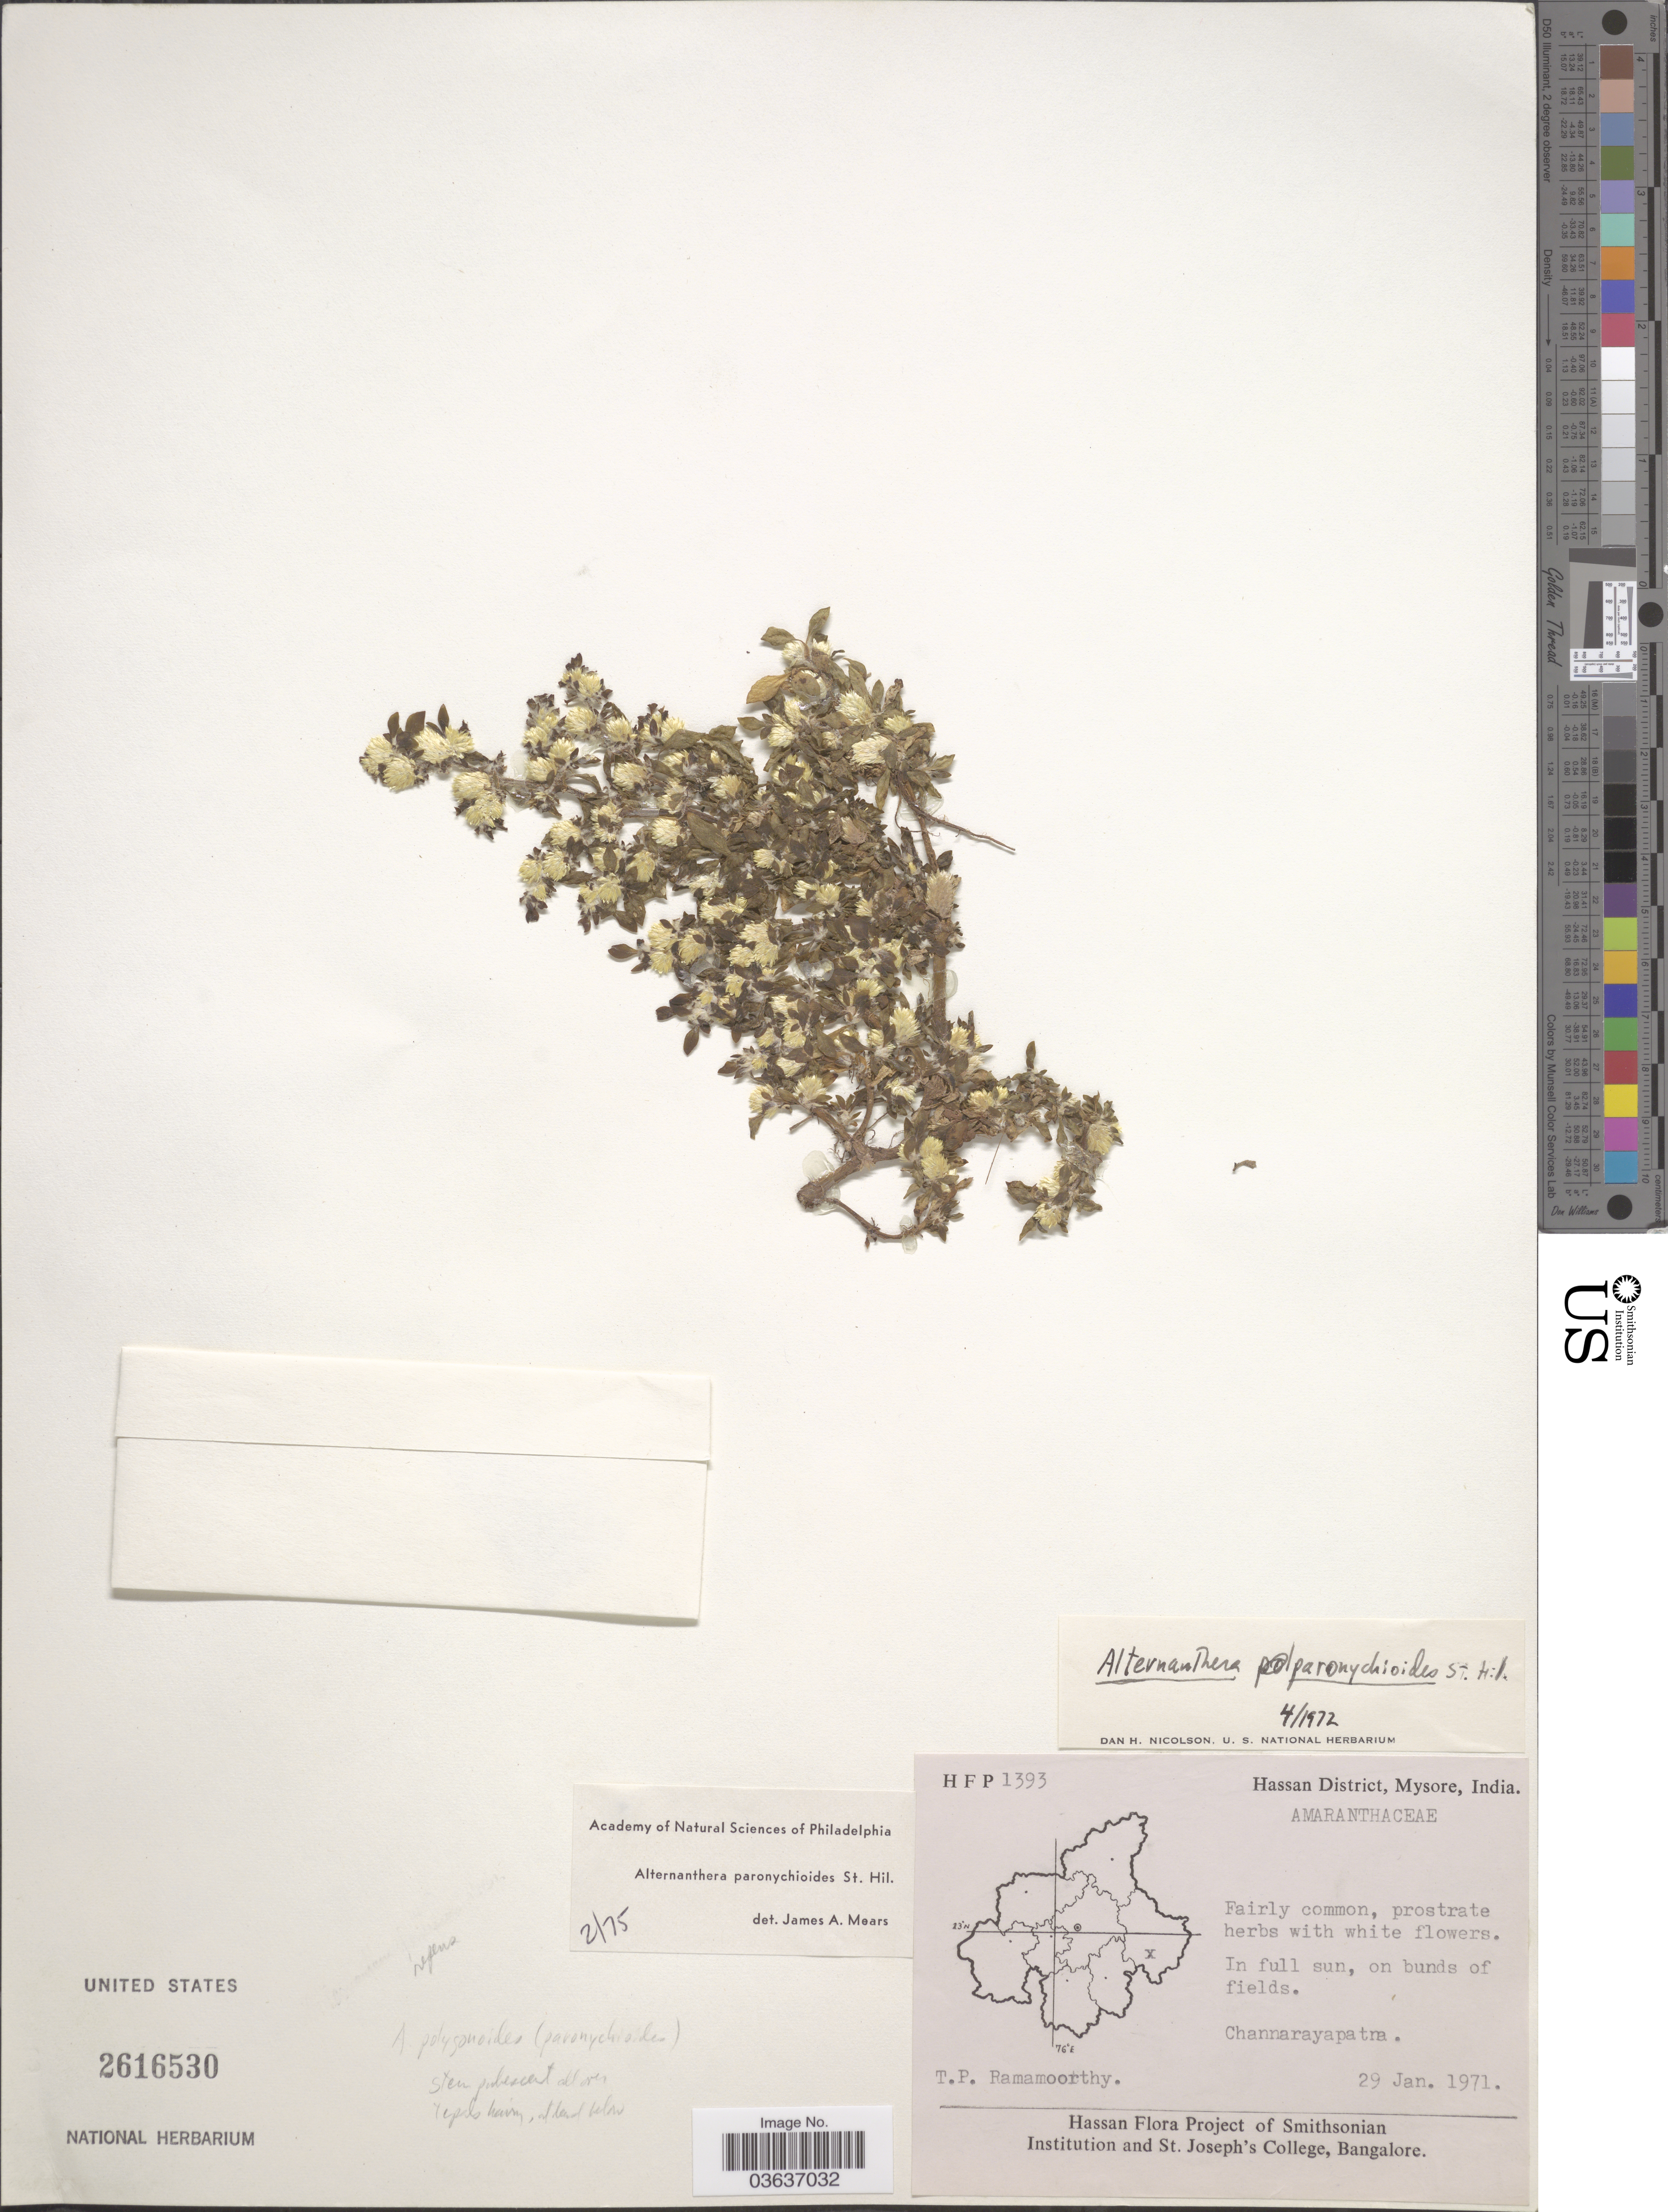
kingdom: Plantae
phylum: Tracheophyta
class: Magnoliopsida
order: Caryophyllales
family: Amaranthaceae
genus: Alternanthera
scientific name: Alternanthera paronychioides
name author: A. St.-Hil.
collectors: T. P. Ramamoorthy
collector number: HFP1393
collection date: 1971-01-29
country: India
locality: Hassan District, Mysore. Channarayapatna.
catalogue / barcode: US 2616530